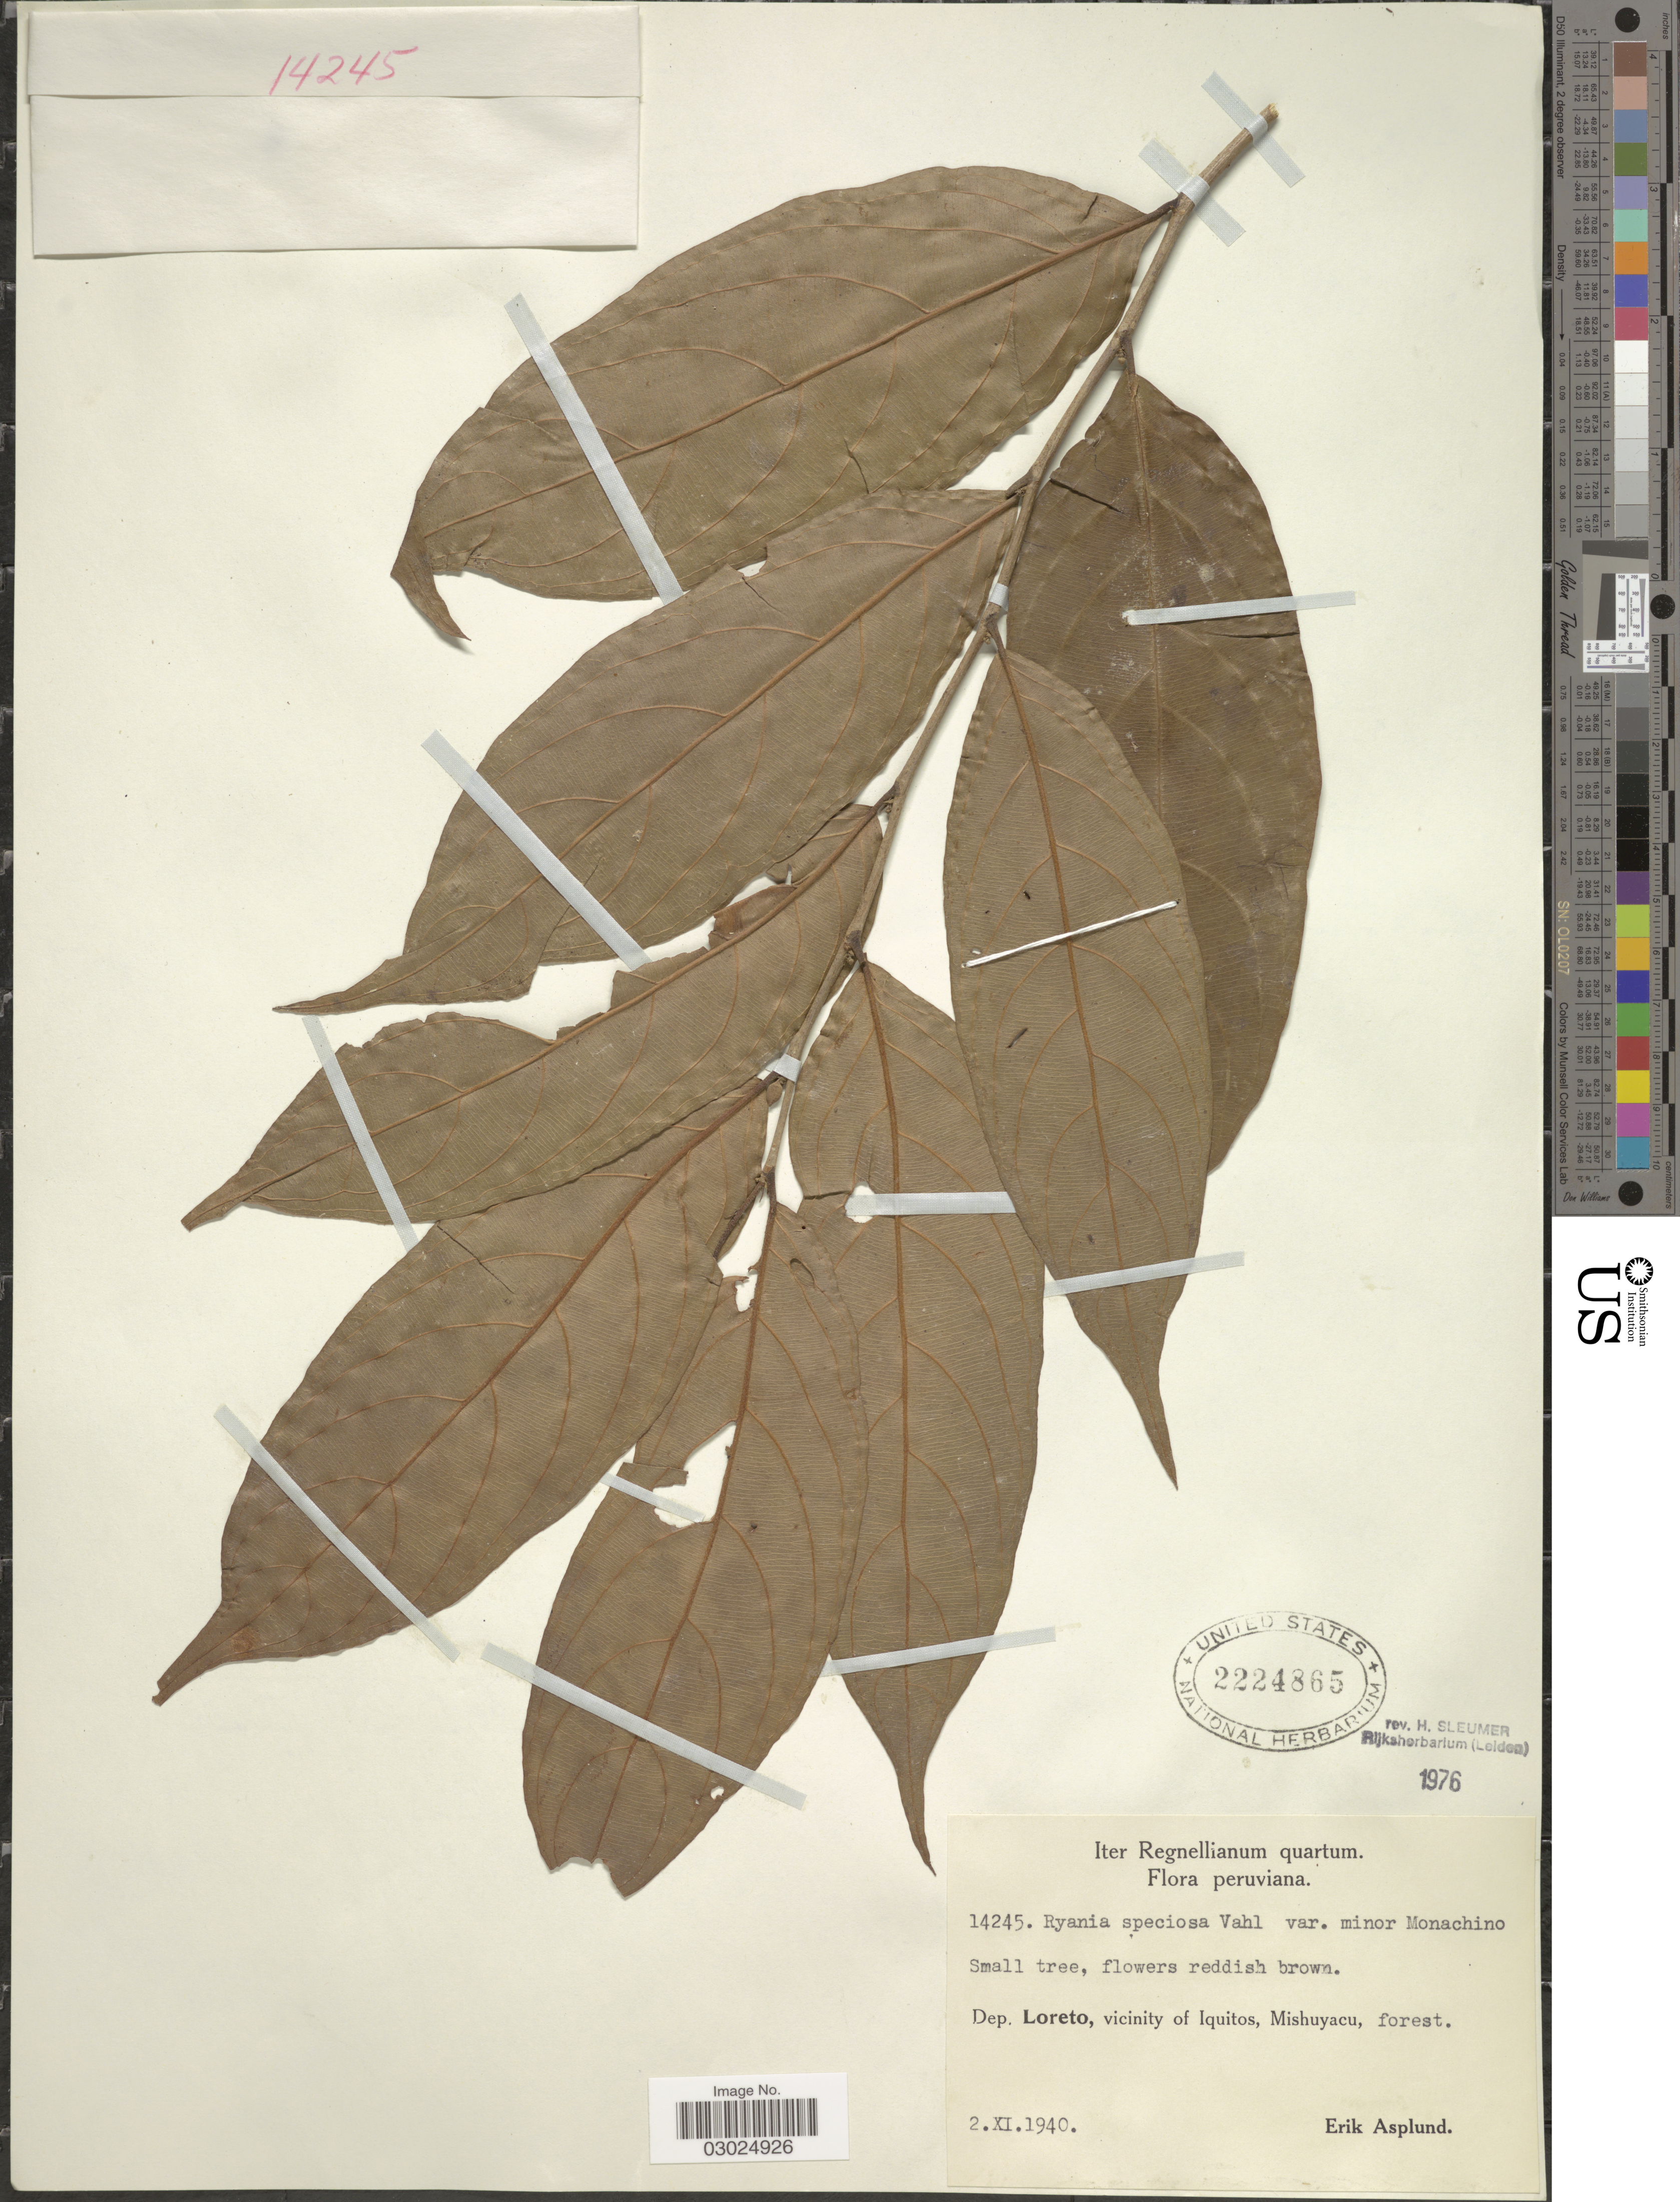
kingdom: Plantae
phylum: Tracheophyta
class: Magnoliopsida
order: Malpighiales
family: Salicaceae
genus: Ryania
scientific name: Ryania speciosa var. minor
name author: Monach.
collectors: E. Asplund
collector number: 14245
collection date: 1940-11-02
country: Peru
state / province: Loreto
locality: Dep. Loreto, vicinity of Iquitos, Mishuyacu.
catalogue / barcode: US 2224865